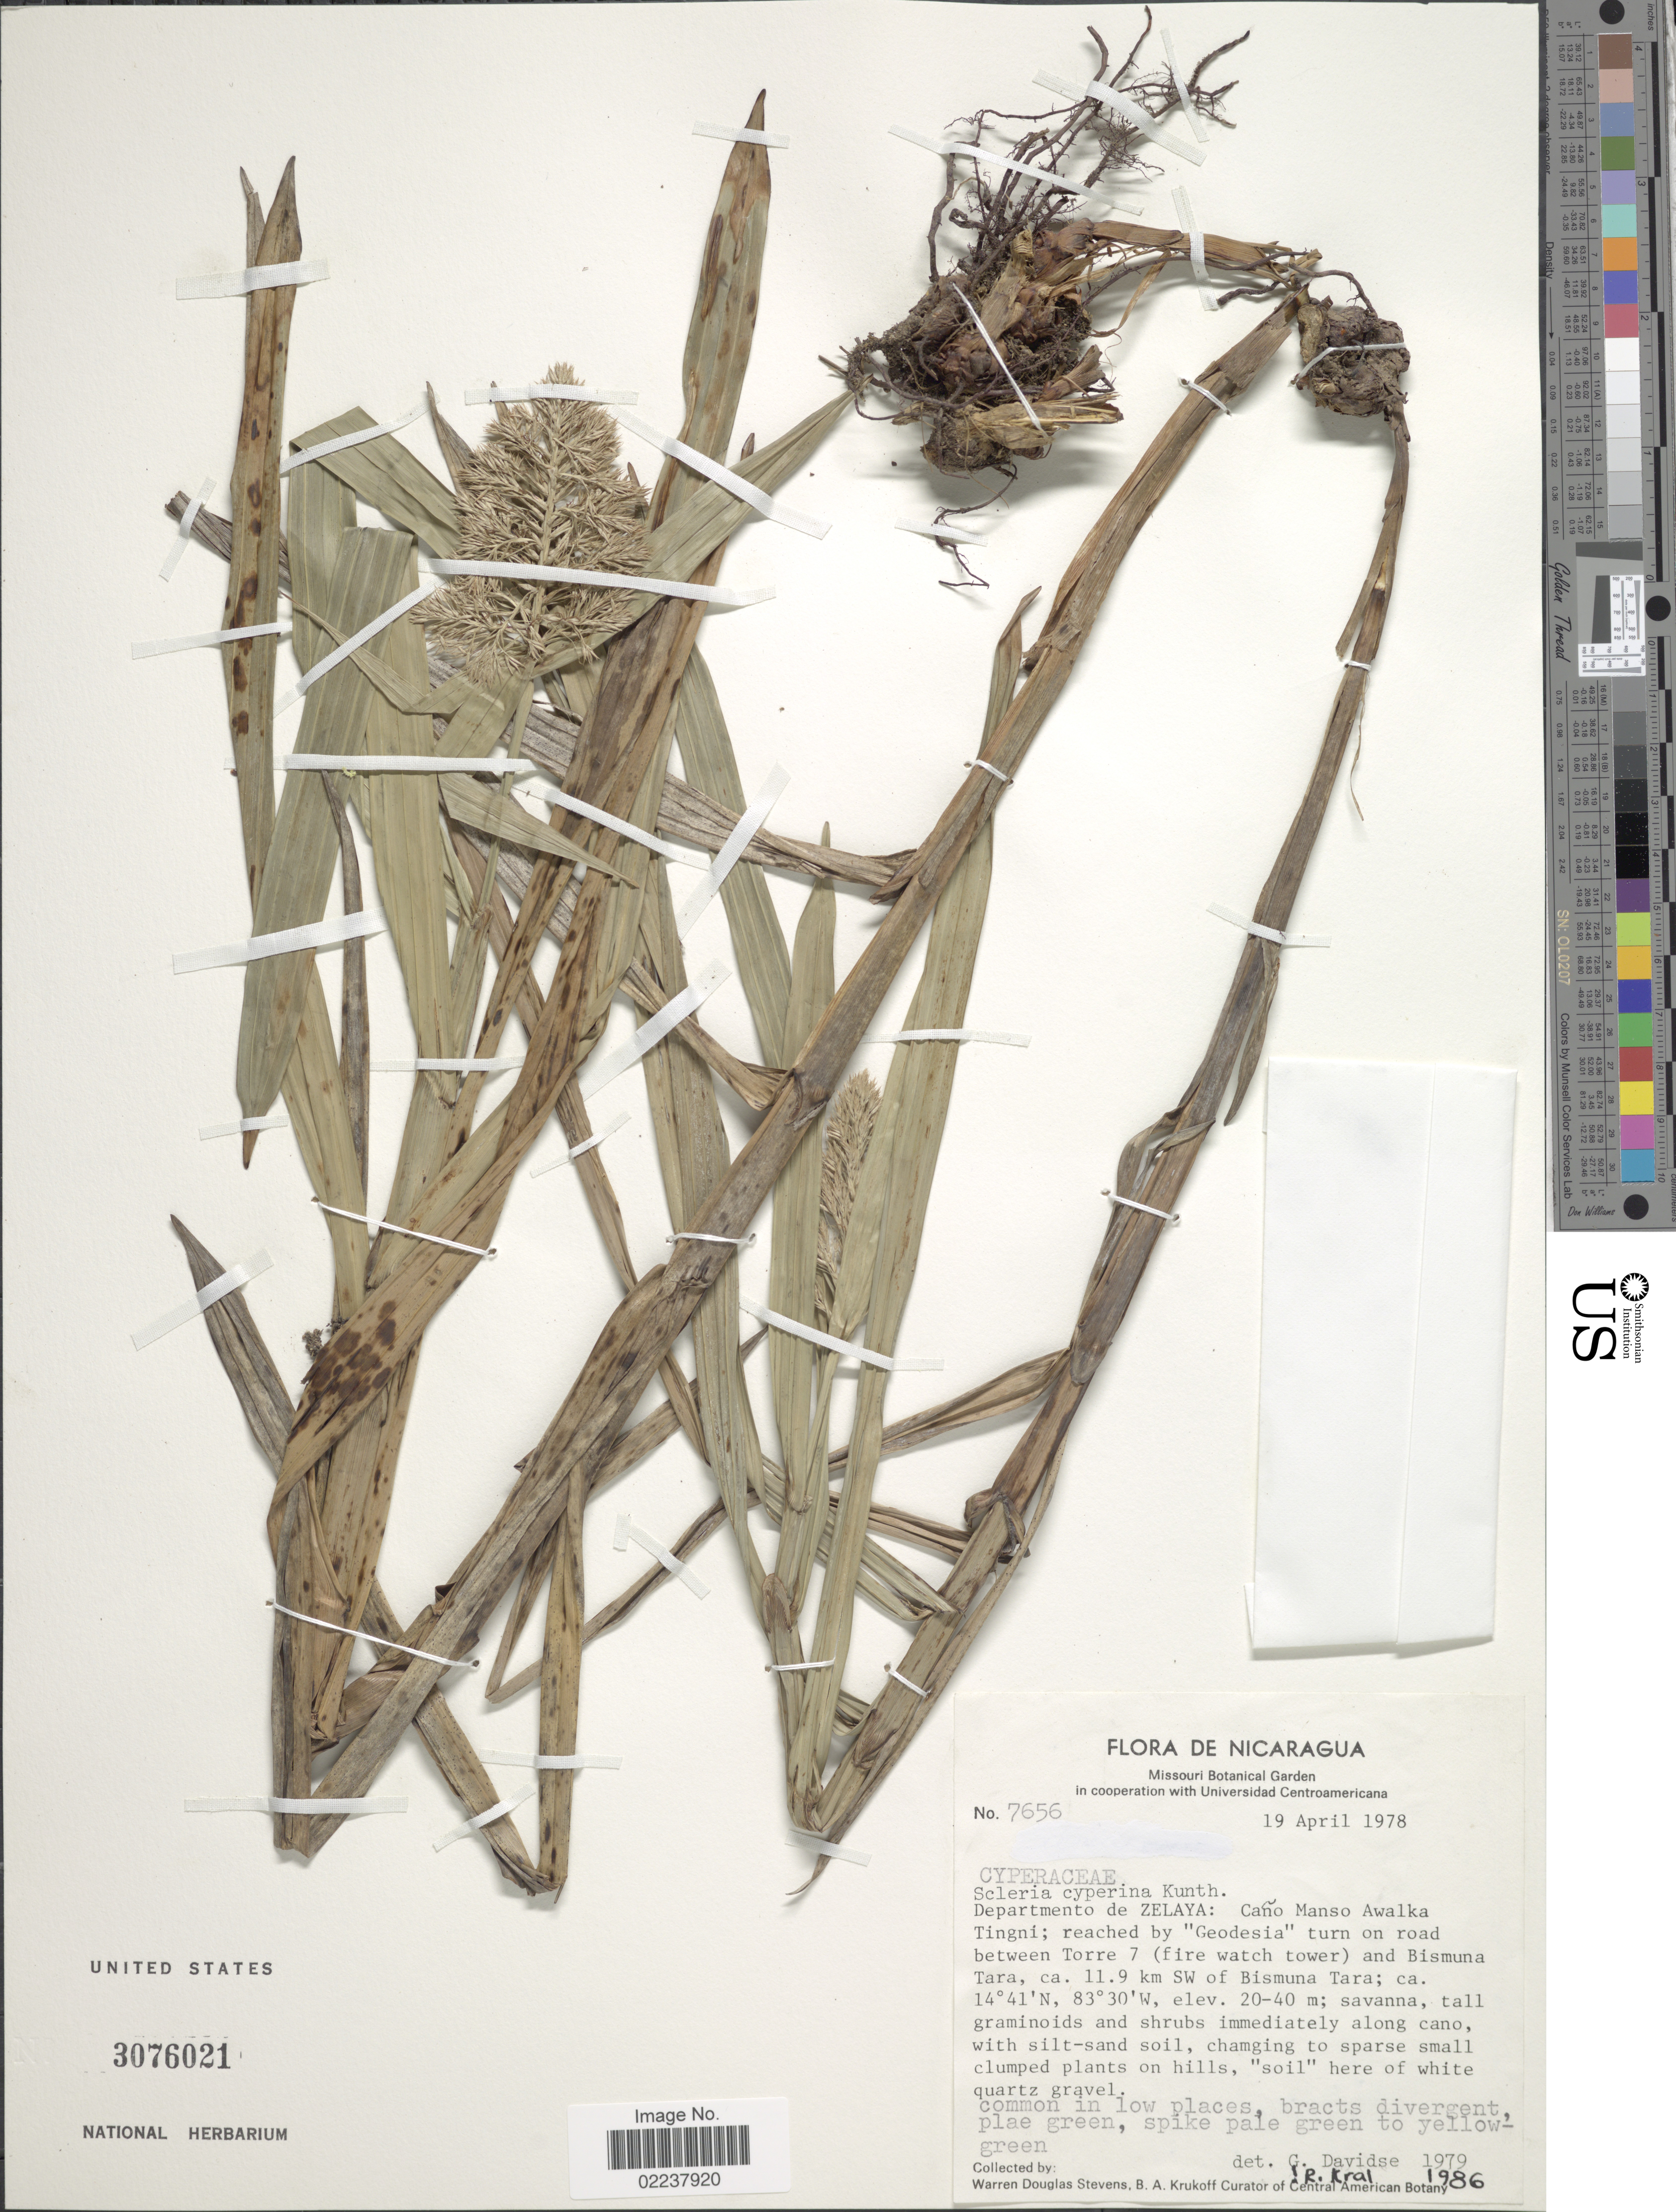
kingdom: Plantae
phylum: Tracheophyta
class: Liliopsida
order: Poales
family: Cyperaceae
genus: Scleria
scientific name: Scleria cyperina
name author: Willd. ex Kunth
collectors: W. D. Stevens & B. A. Krukoff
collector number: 7656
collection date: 1978-04-19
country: Nicaragua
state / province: Atlantico Norte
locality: Cano Manso Awalka Tingni; reached by "Geodesia" turn on road between Torre 7 (fire watch tower) and Bismuna Tara, ca. 11.9 km SW of Bismuna Tara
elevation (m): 20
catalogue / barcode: US 3076021